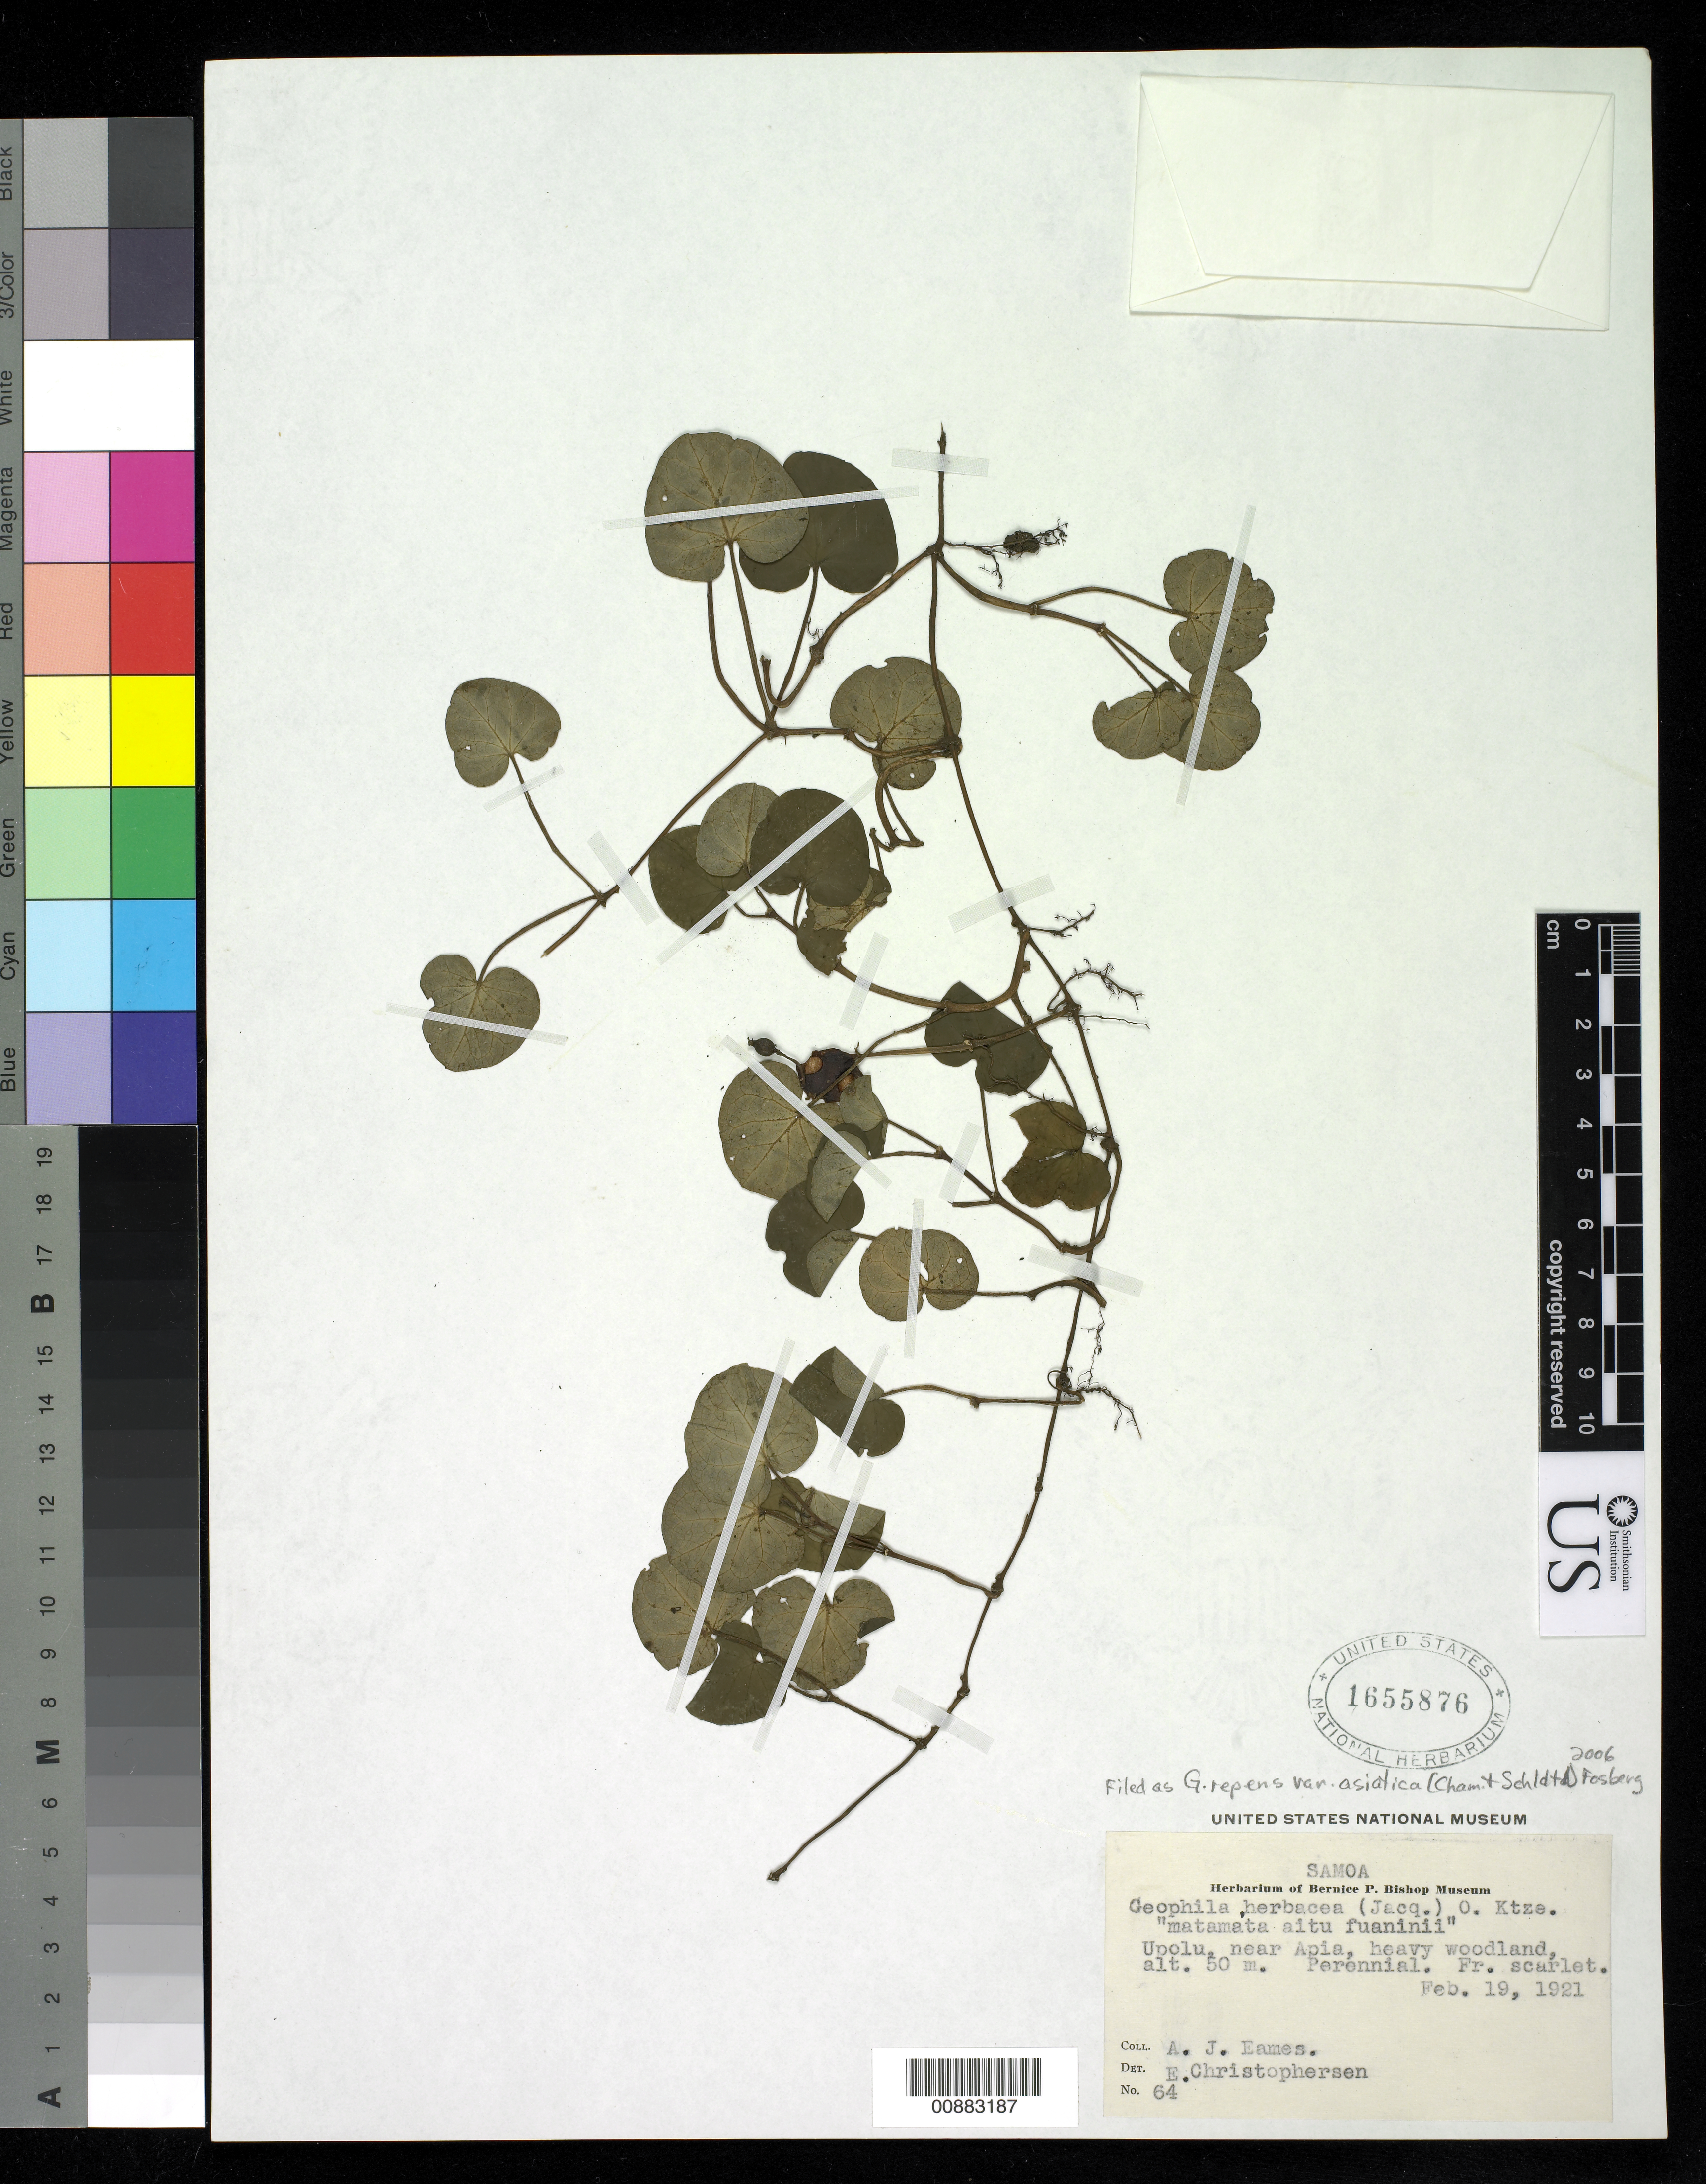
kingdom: Plantae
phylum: Tracheophyta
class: Magnoliopsida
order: Gentianales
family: Rubiaceae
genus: Geophila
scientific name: Geophila repens var. asiatica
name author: (Cham. & Schltdl.) Fosberg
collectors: A. J. Eames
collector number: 64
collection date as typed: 19 Feb 1921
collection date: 1921-02-19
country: Samoa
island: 'Upolu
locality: near Apia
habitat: heavy woodland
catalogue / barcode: US 1655876